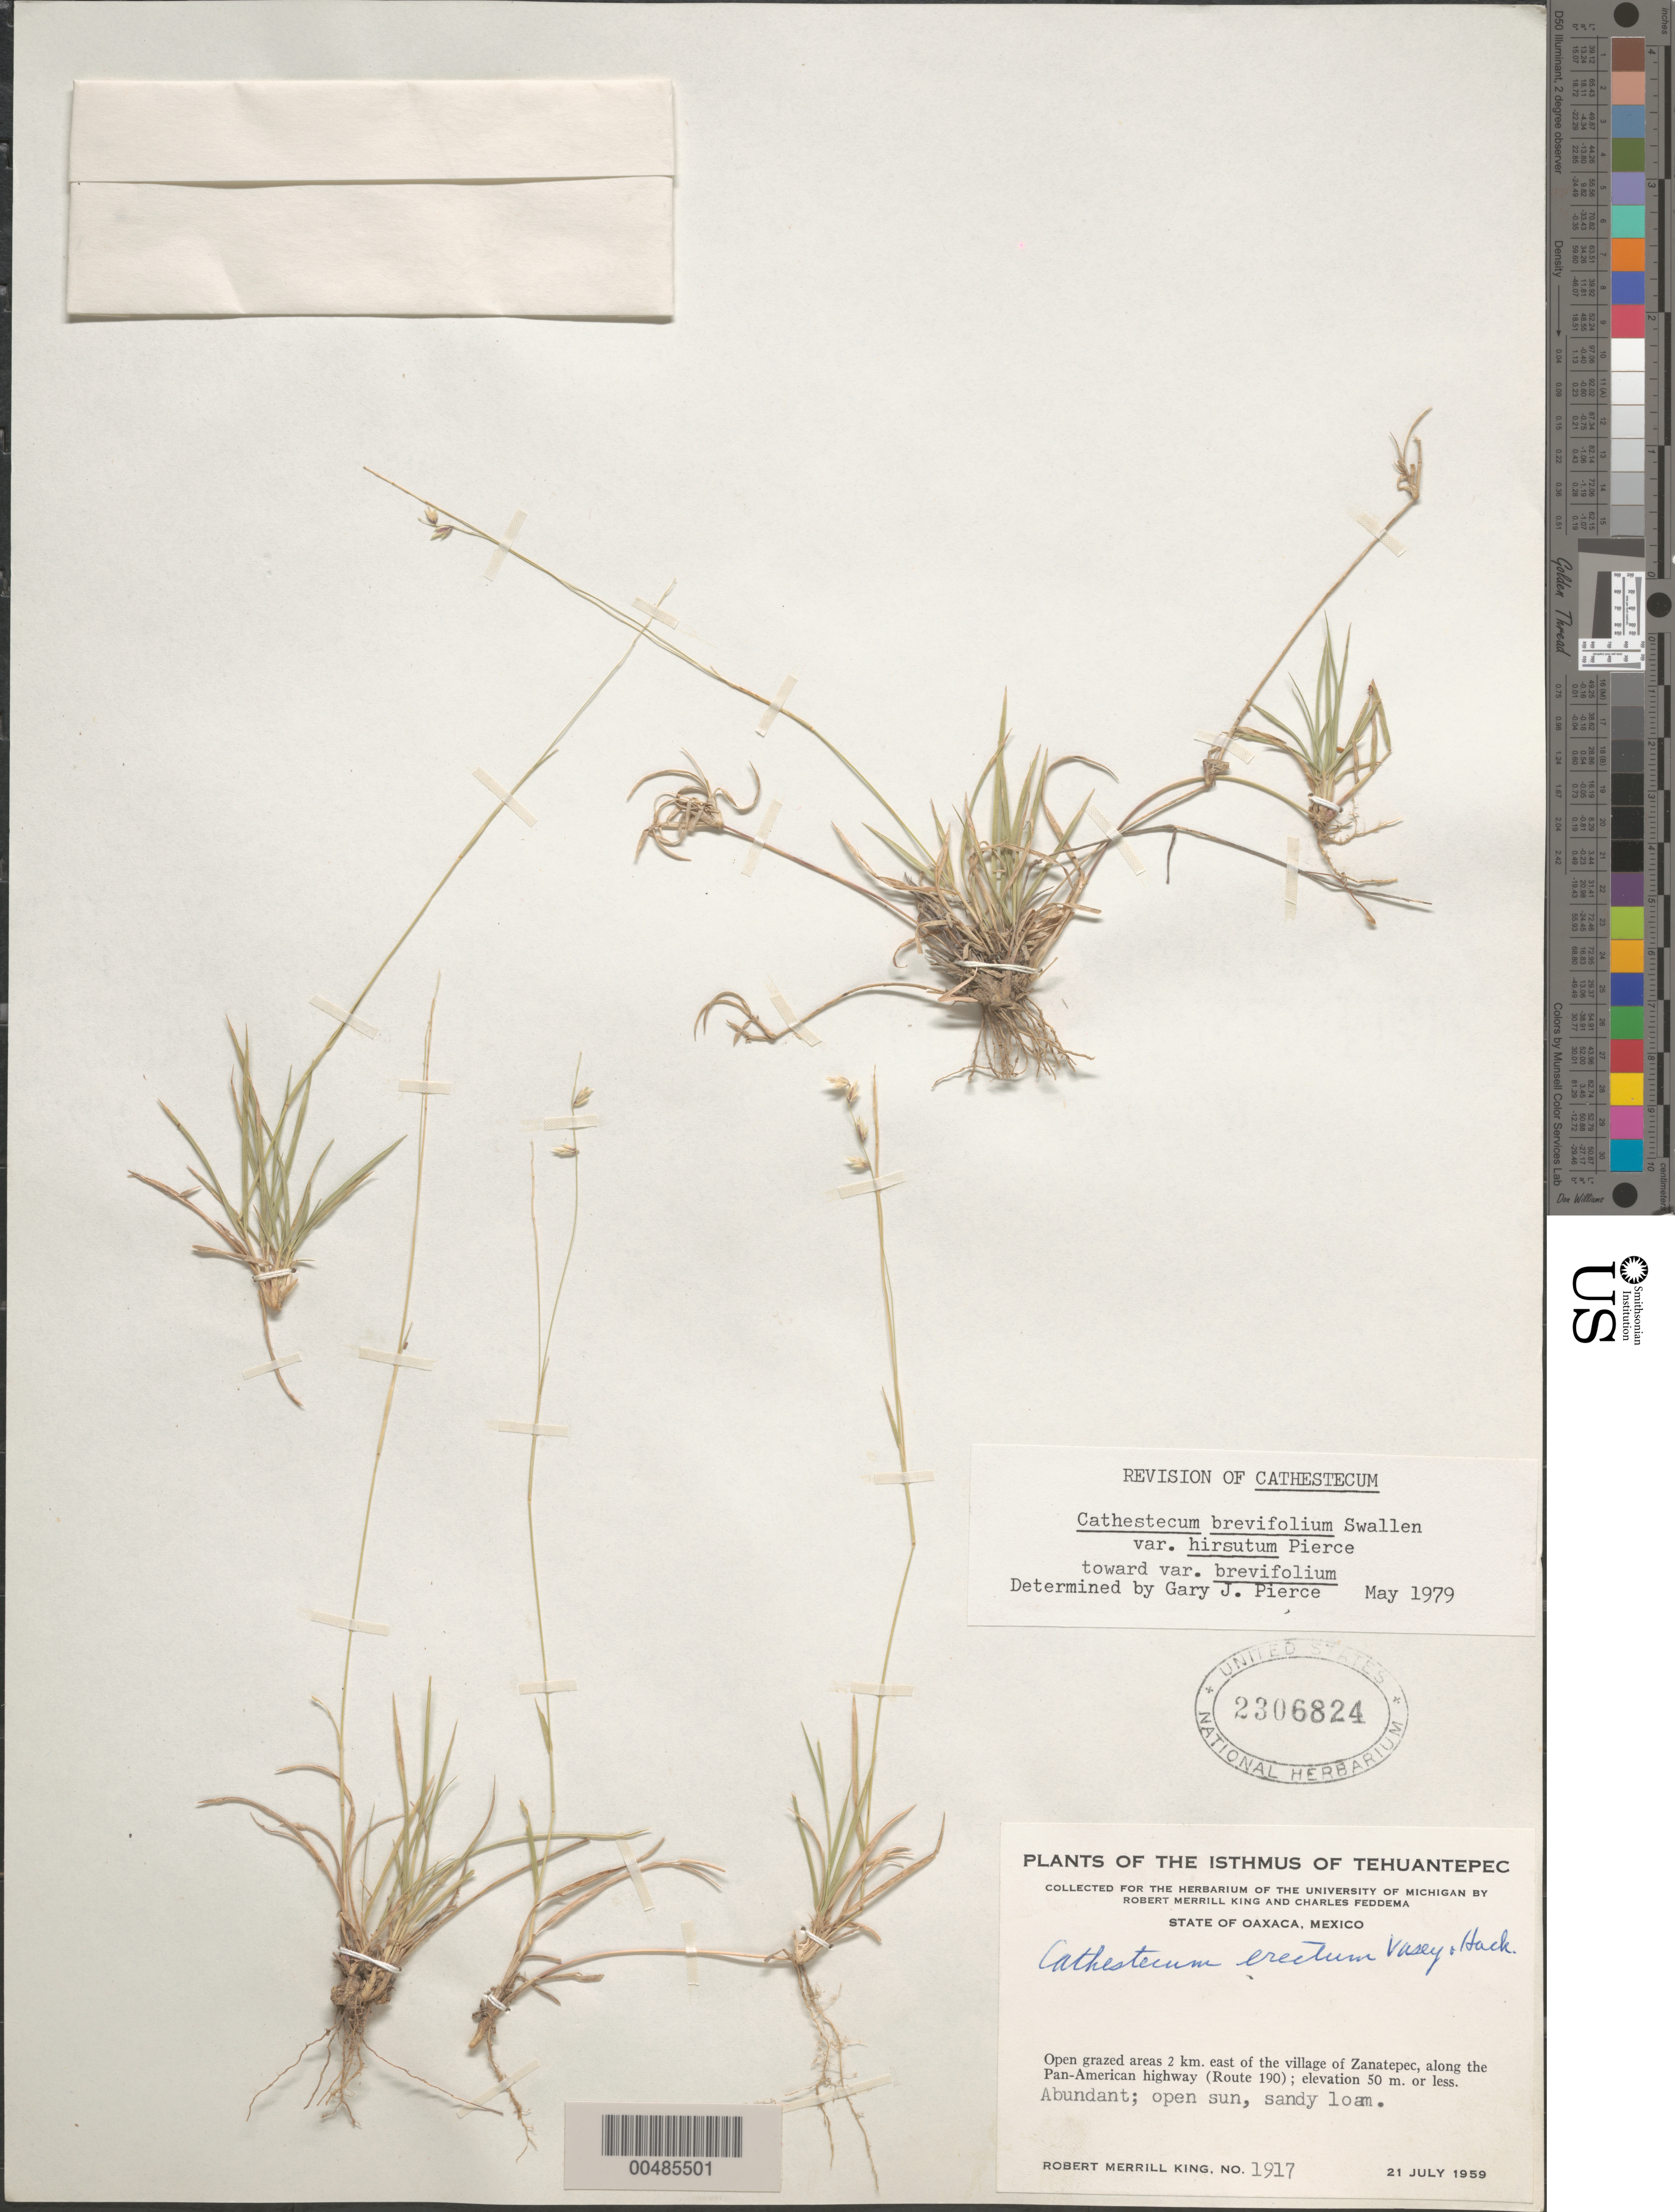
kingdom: Plantae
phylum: Tracheophyta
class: Liliopsida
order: Poales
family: Poaceae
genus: Cathestecum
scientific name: Cathestecum brevifolium var. hirsutum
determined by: Pierce, G. J.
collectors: R. M. King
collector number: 1917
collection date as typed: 21 Jul 1959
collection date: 1959-07-21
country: Mexico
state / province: Oaxaca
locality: Isthmus of Tehuantepec, 2 km E of the village of Zanatepec, along the Pan-American hwy (Route 190)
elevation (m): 0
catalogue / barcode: US 2306824